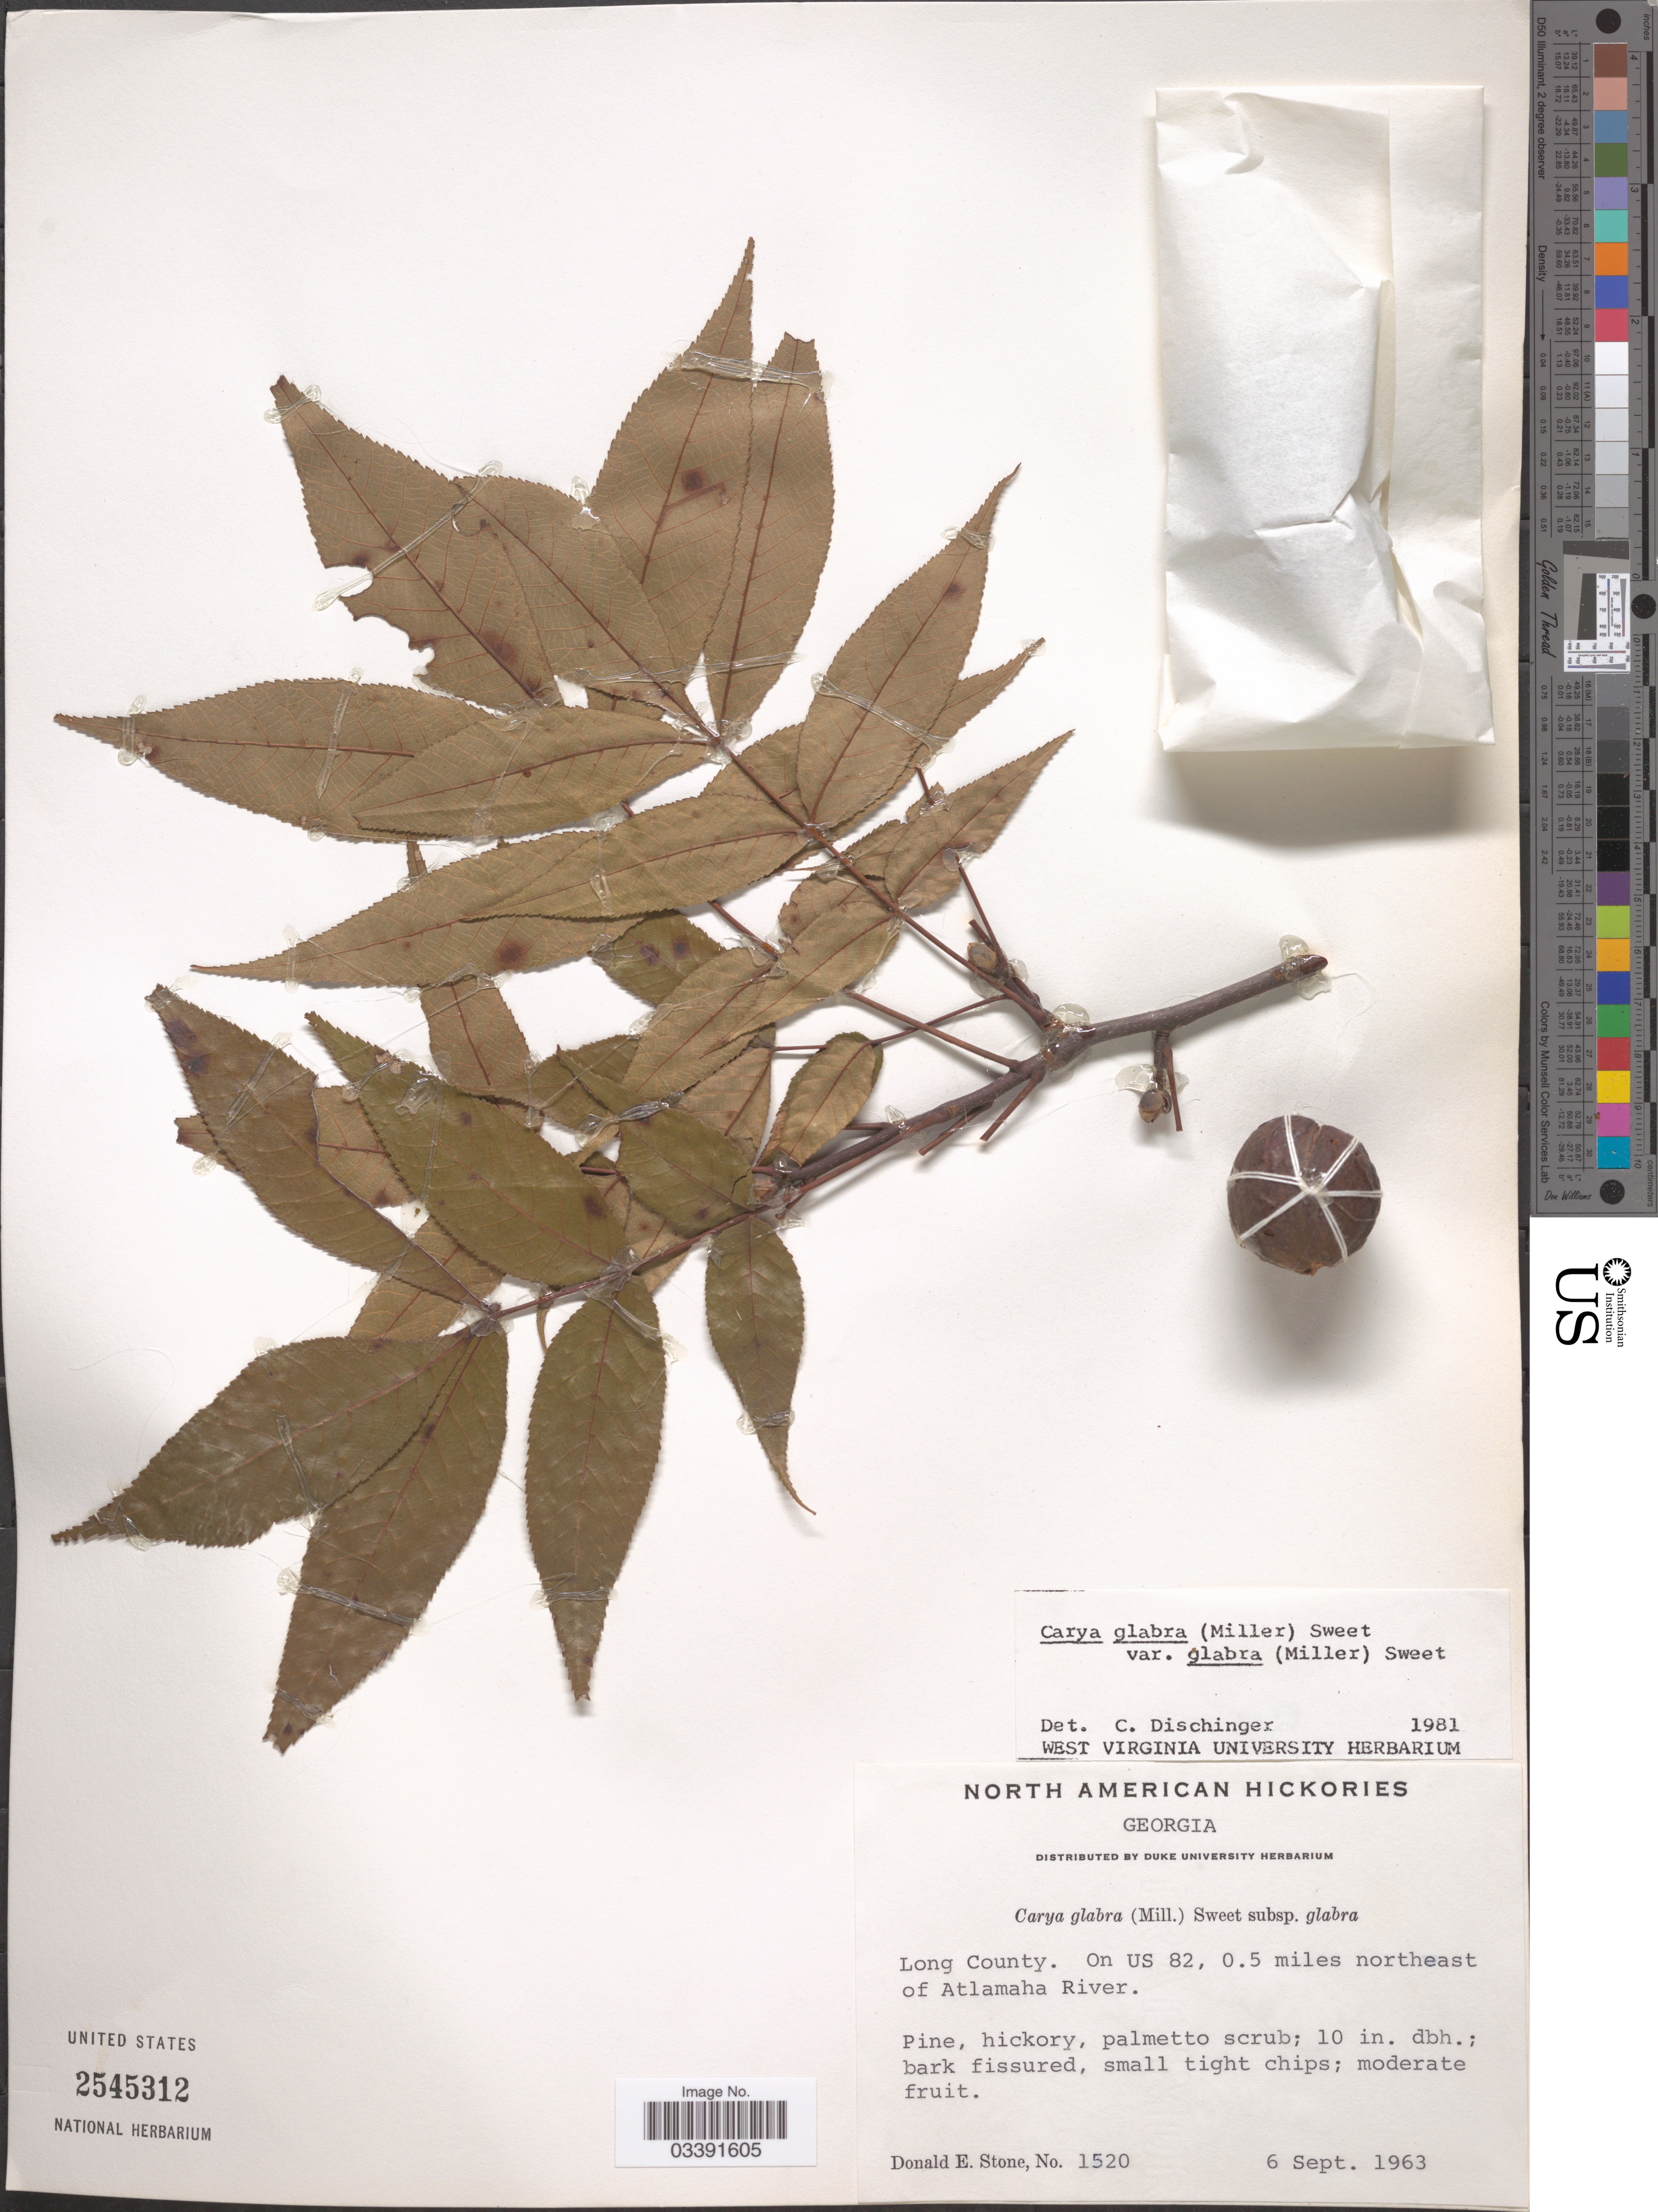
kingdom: Plantae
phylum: Tracheophyta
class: Magnoliopsida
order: Fagales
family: Juglandaceae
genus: Carya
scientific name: Carya glabra var. glabra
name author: (Mill.) Sweet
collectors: D. Stone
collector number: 1520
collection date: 1963-09-06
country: United States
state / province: Georgia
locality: Long County. On US 82, 0.5 miles northeast of Atlamaha River.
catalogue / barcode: US 2545312